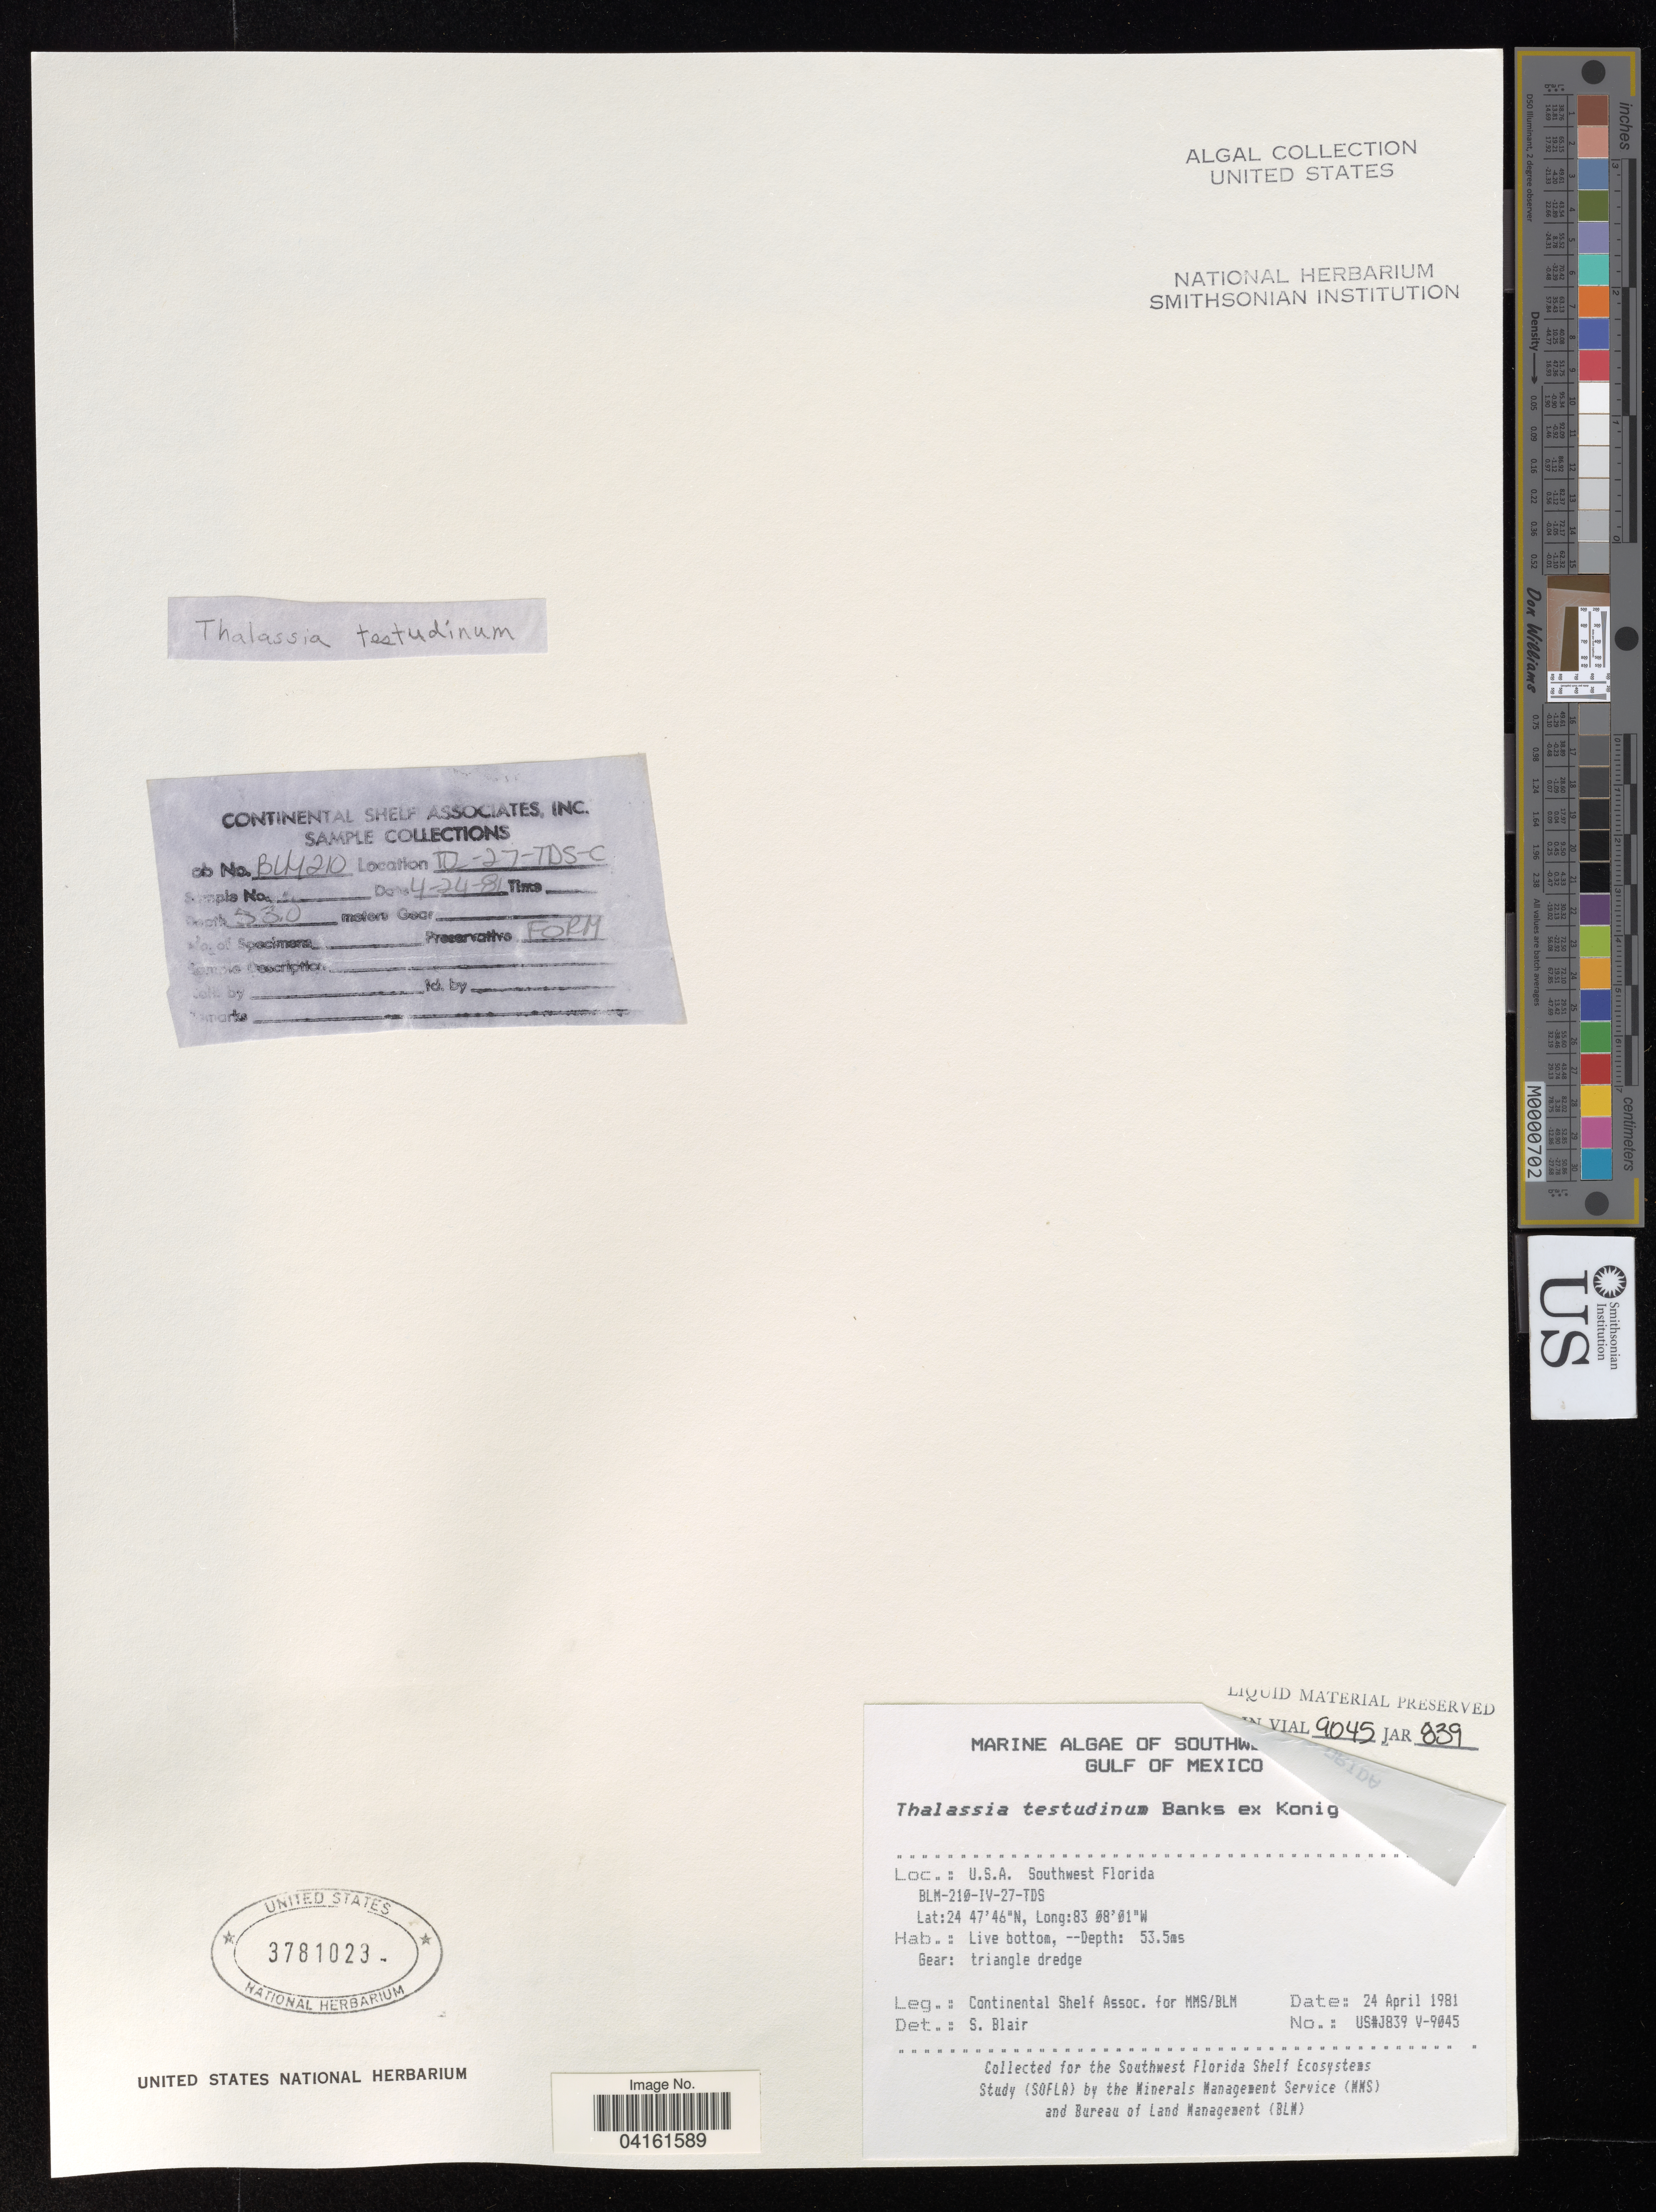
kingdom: Plantae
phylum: Tracheophyta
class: Liliopsida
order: Alismatales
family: Hydrocharitaceae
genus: Thalassia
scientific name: Thalassia testudinum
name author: Banks & Sol. ex K.D. Koenig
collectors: Continental Shelf Associates for the MMS/BLM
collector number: US#J839 V-9045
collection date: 1981-04-24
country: United States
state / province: Florida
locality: Gulf of Mexico. Southwest Florida BLM-210-IV-27-TDS.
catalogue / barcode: US 3781023